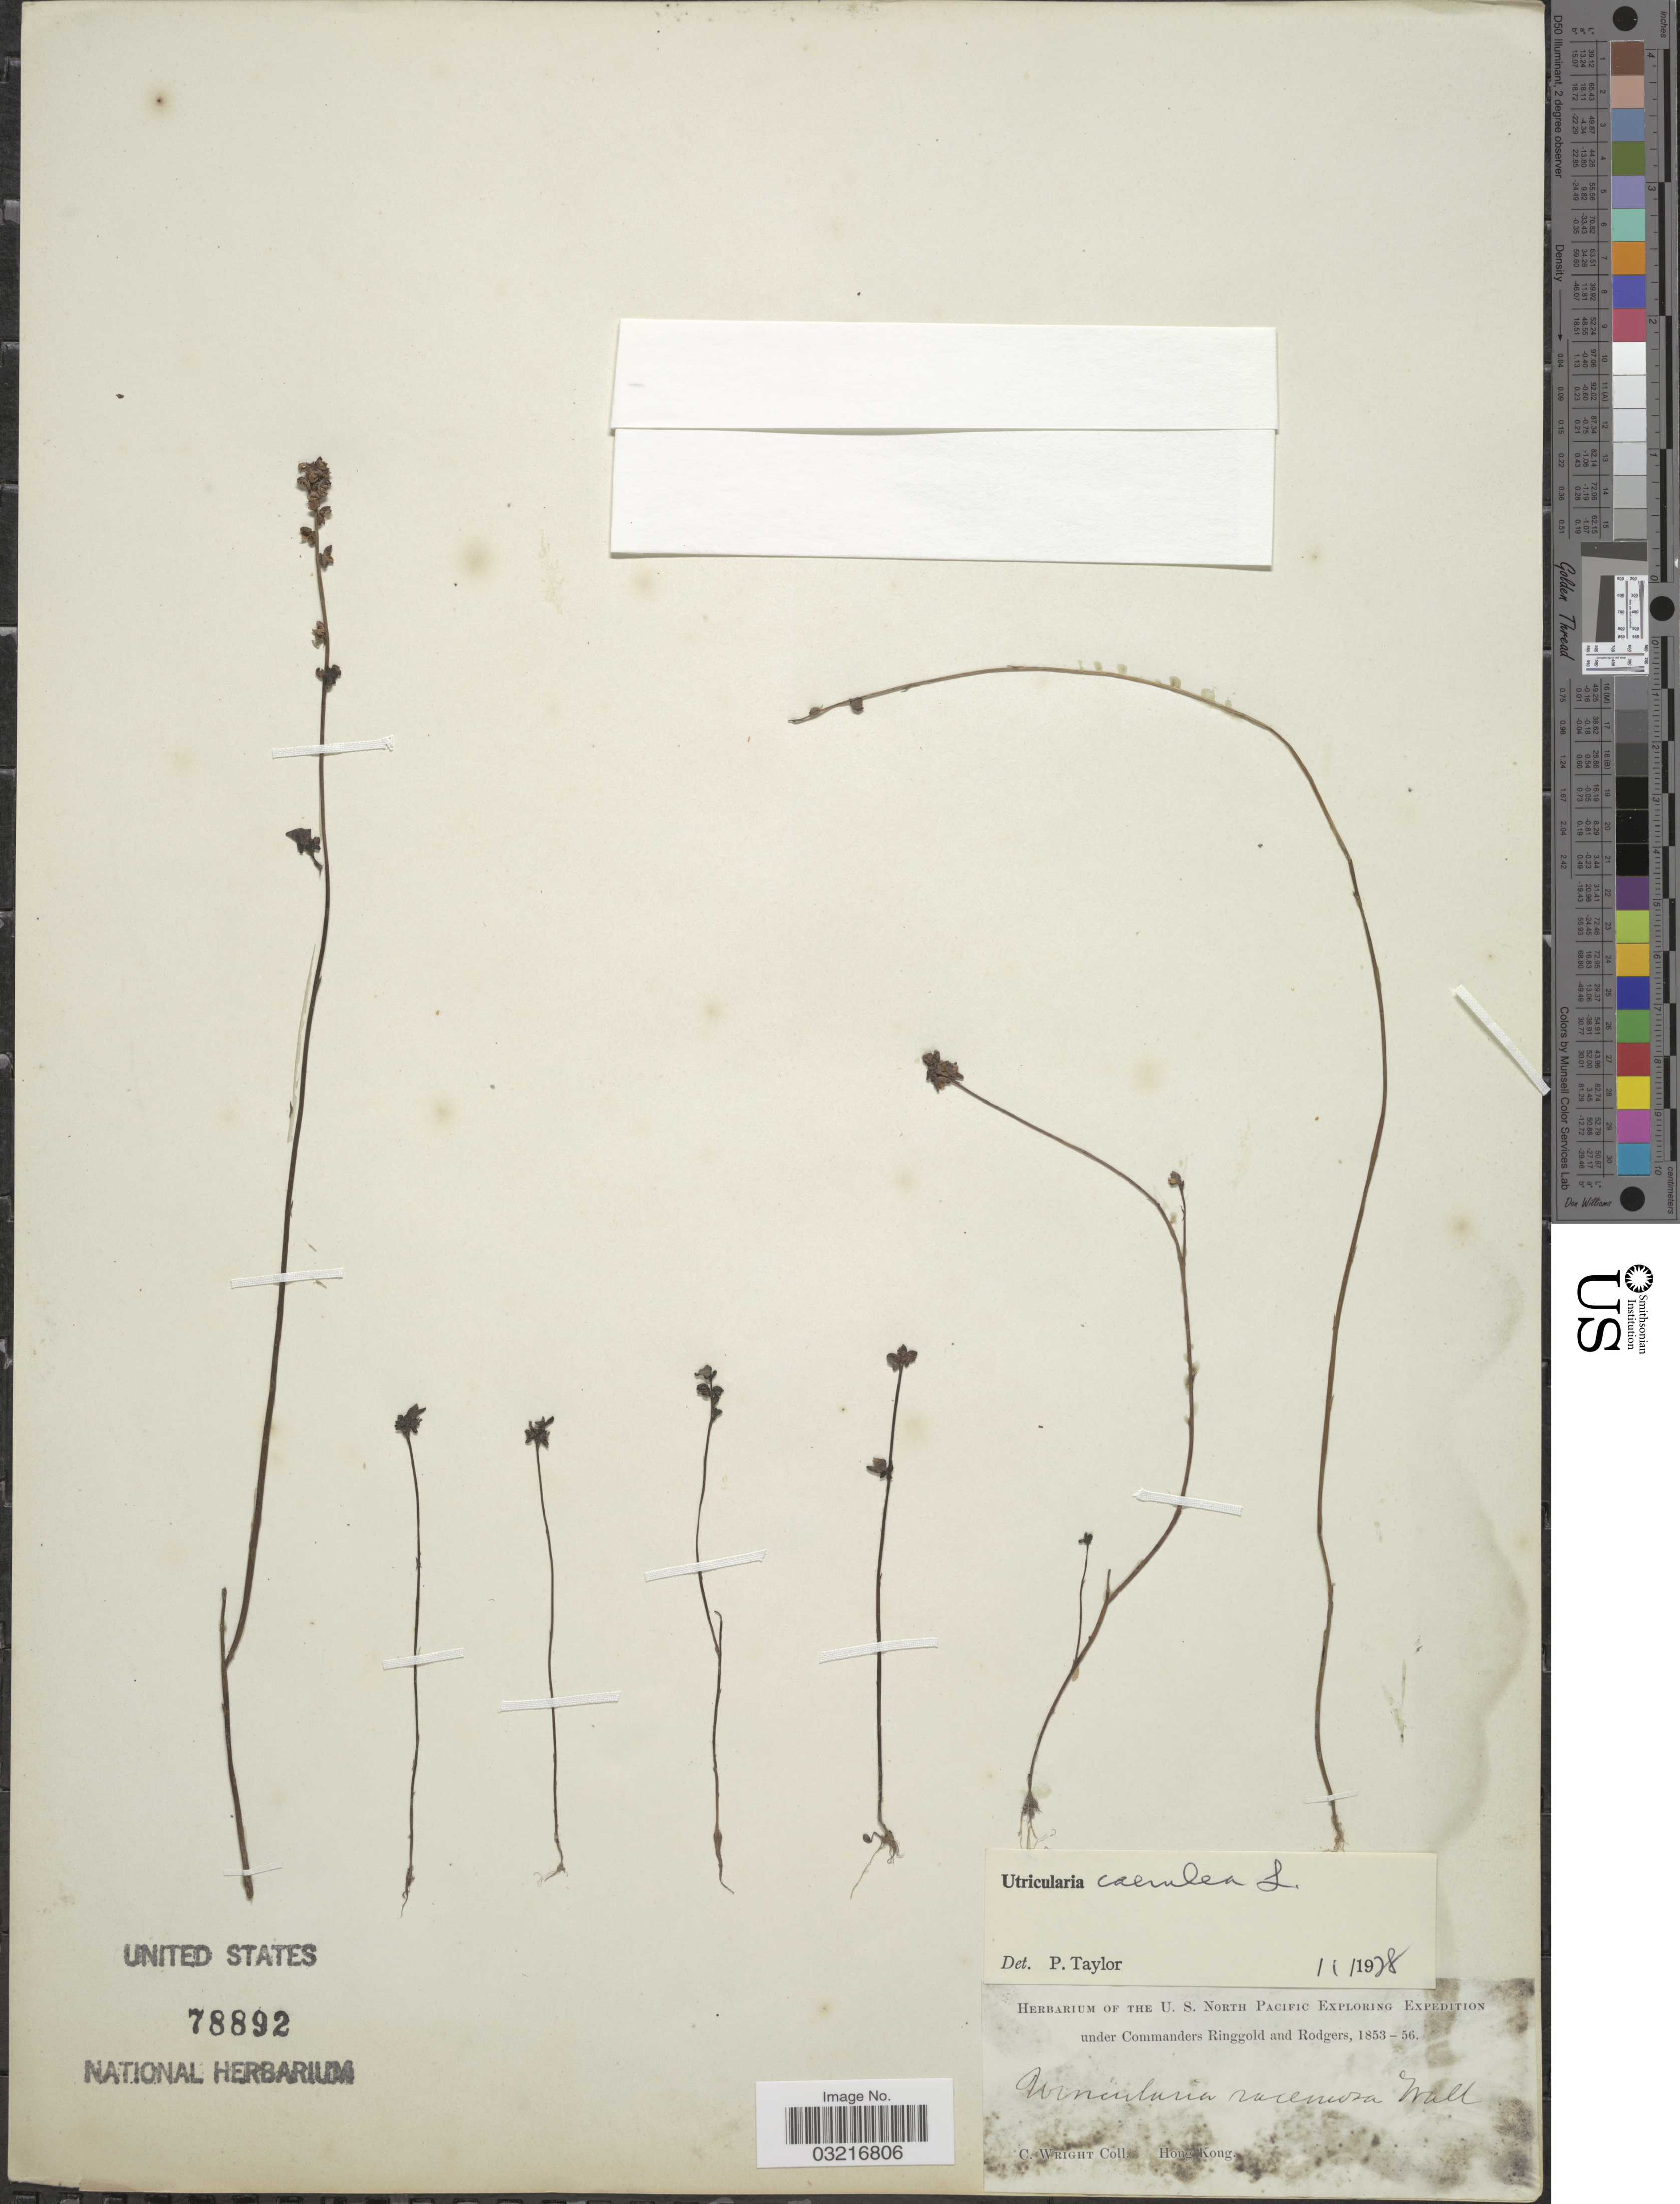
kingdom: Plantae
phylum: Tracheophyta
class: Magnoliopsida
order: Lamiales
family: Lentibulariaceae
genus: Utricularia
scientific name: Utricularia caerulea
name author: L.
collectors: C. Wright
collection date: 1853/1856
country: China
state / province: Hong Kong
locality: Hong Kong.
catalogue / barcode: US 78892